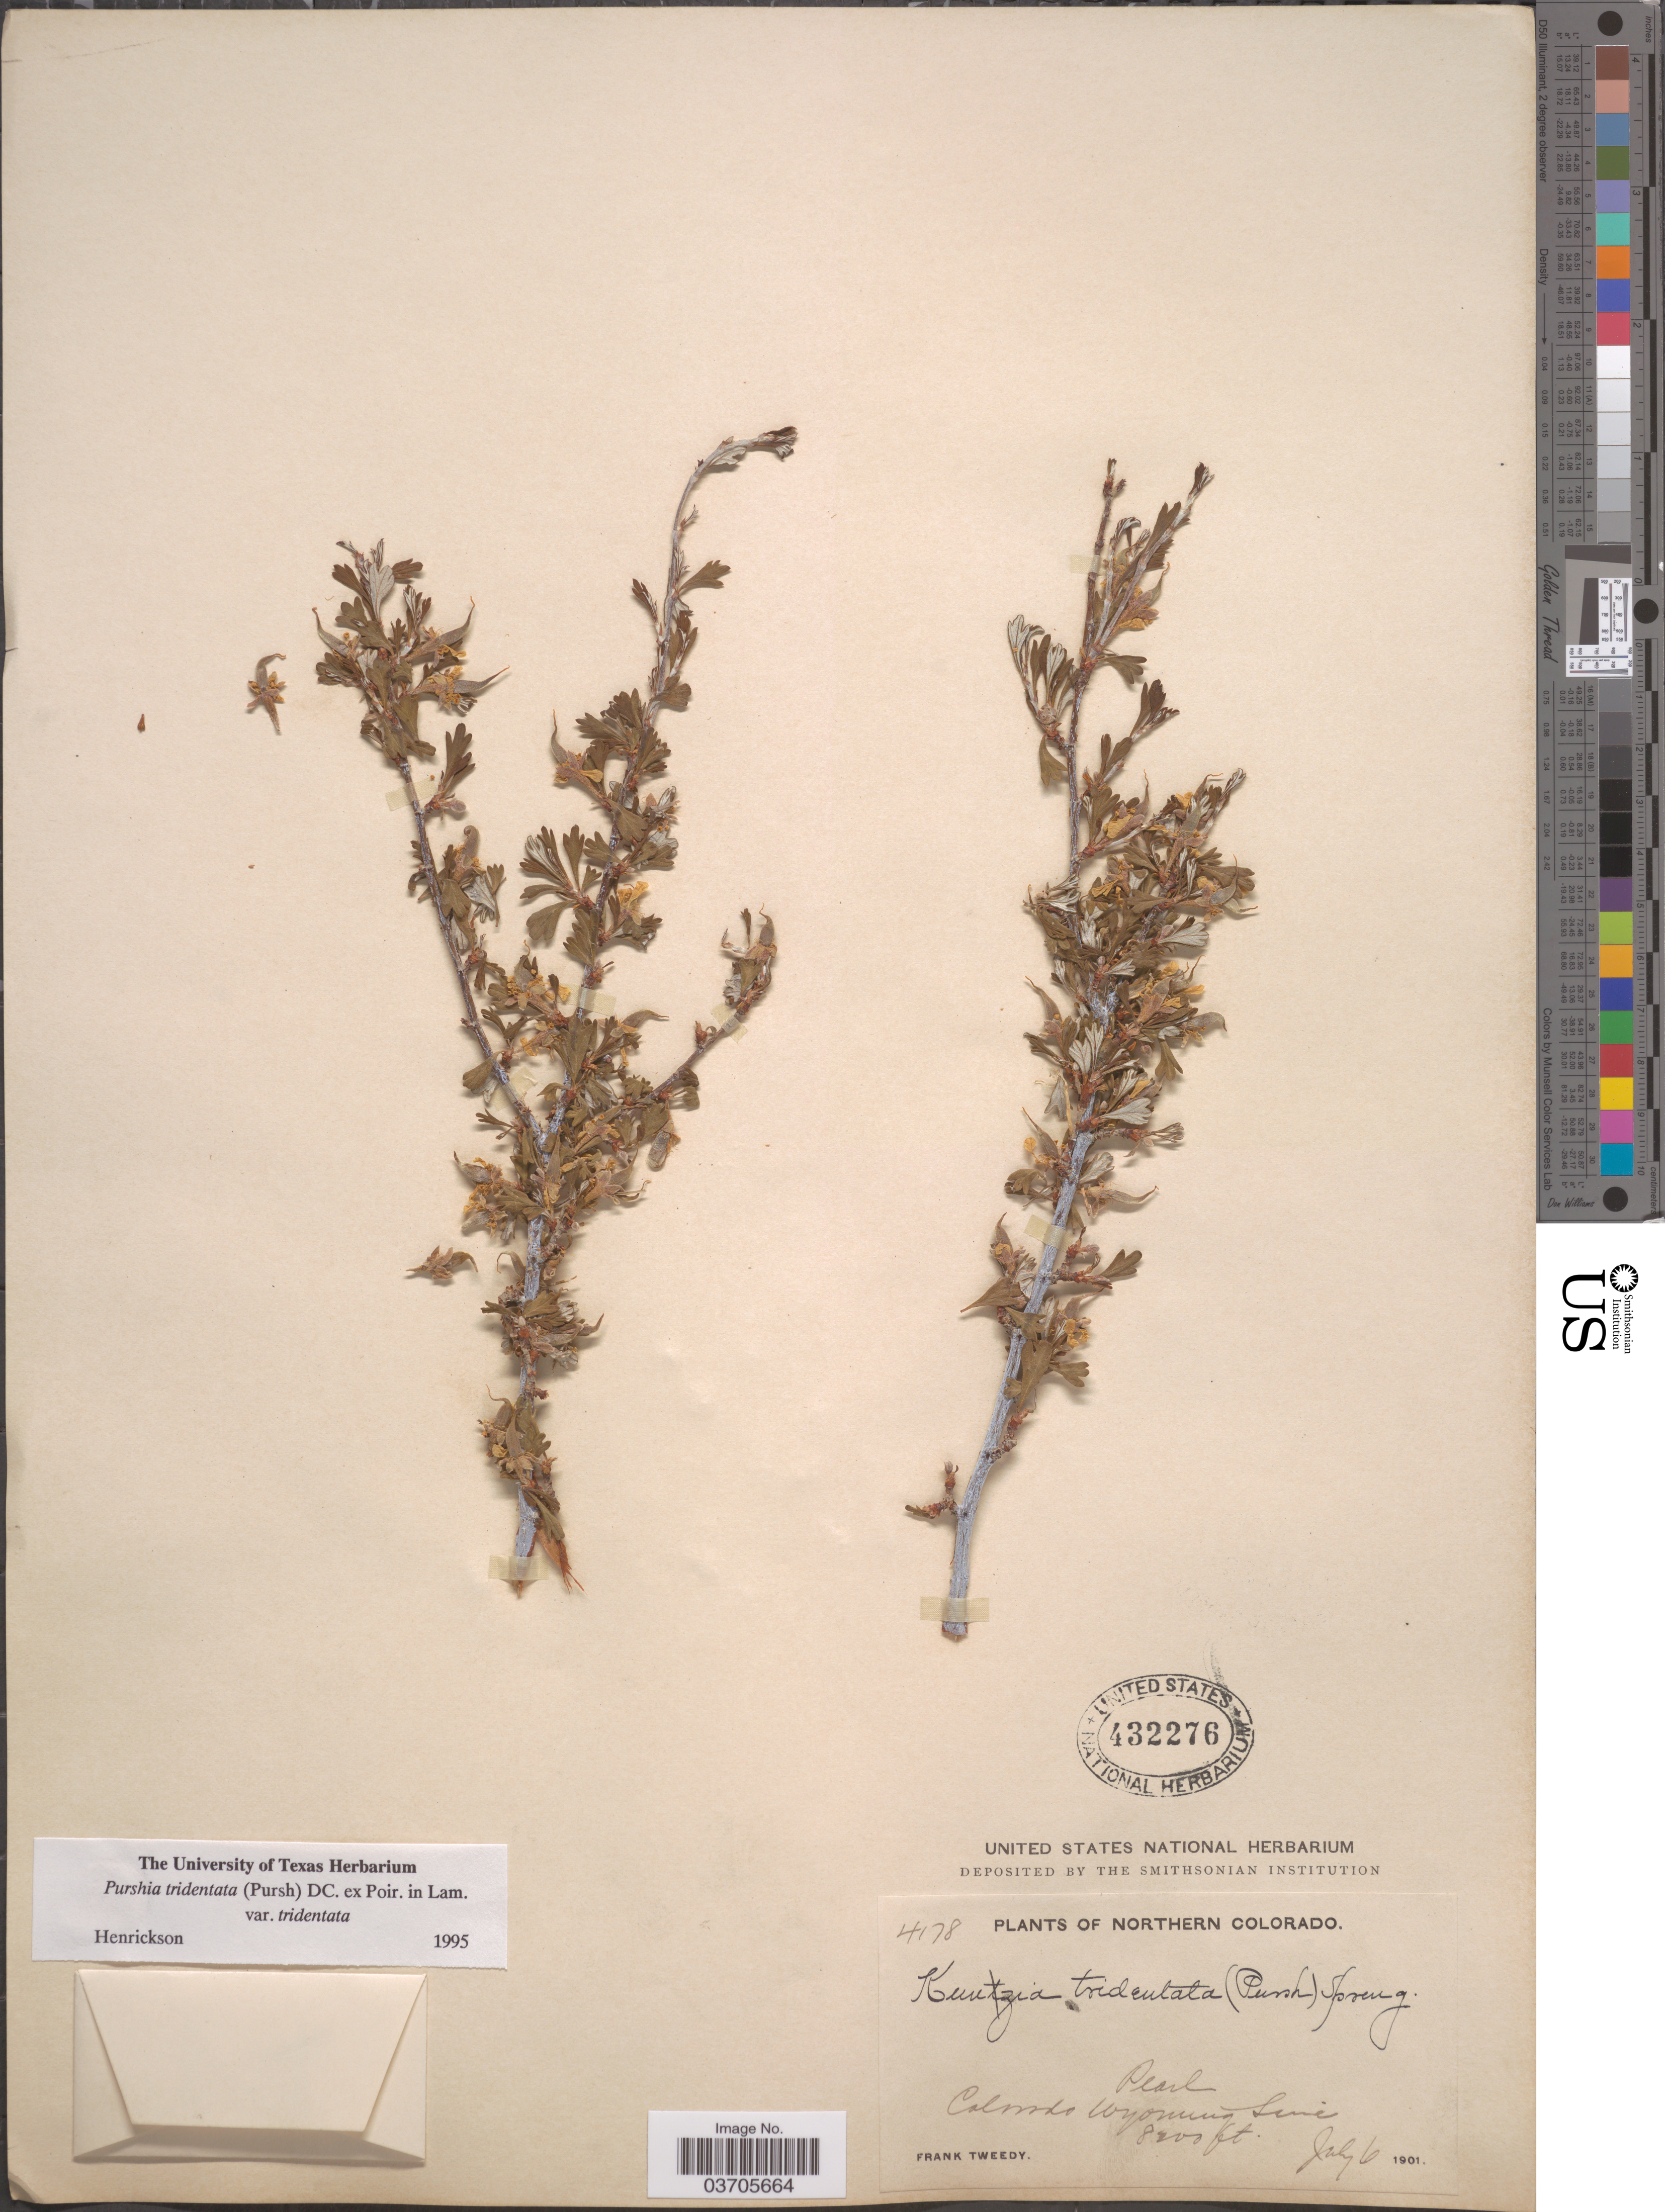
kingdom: Plantae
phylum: Tracheophyta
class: Magnoliopsida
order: Rosales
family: Rosaceae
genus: Purshia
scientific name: Purshia tridentata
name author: (Pursh) DC.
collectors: F. Tweedy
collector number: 4178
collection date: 1901-07-06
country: United States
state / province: Colorado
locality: Northern Colorado. Pearl Colorado Wyoming Line.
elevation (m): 2499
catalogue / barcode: US 432276